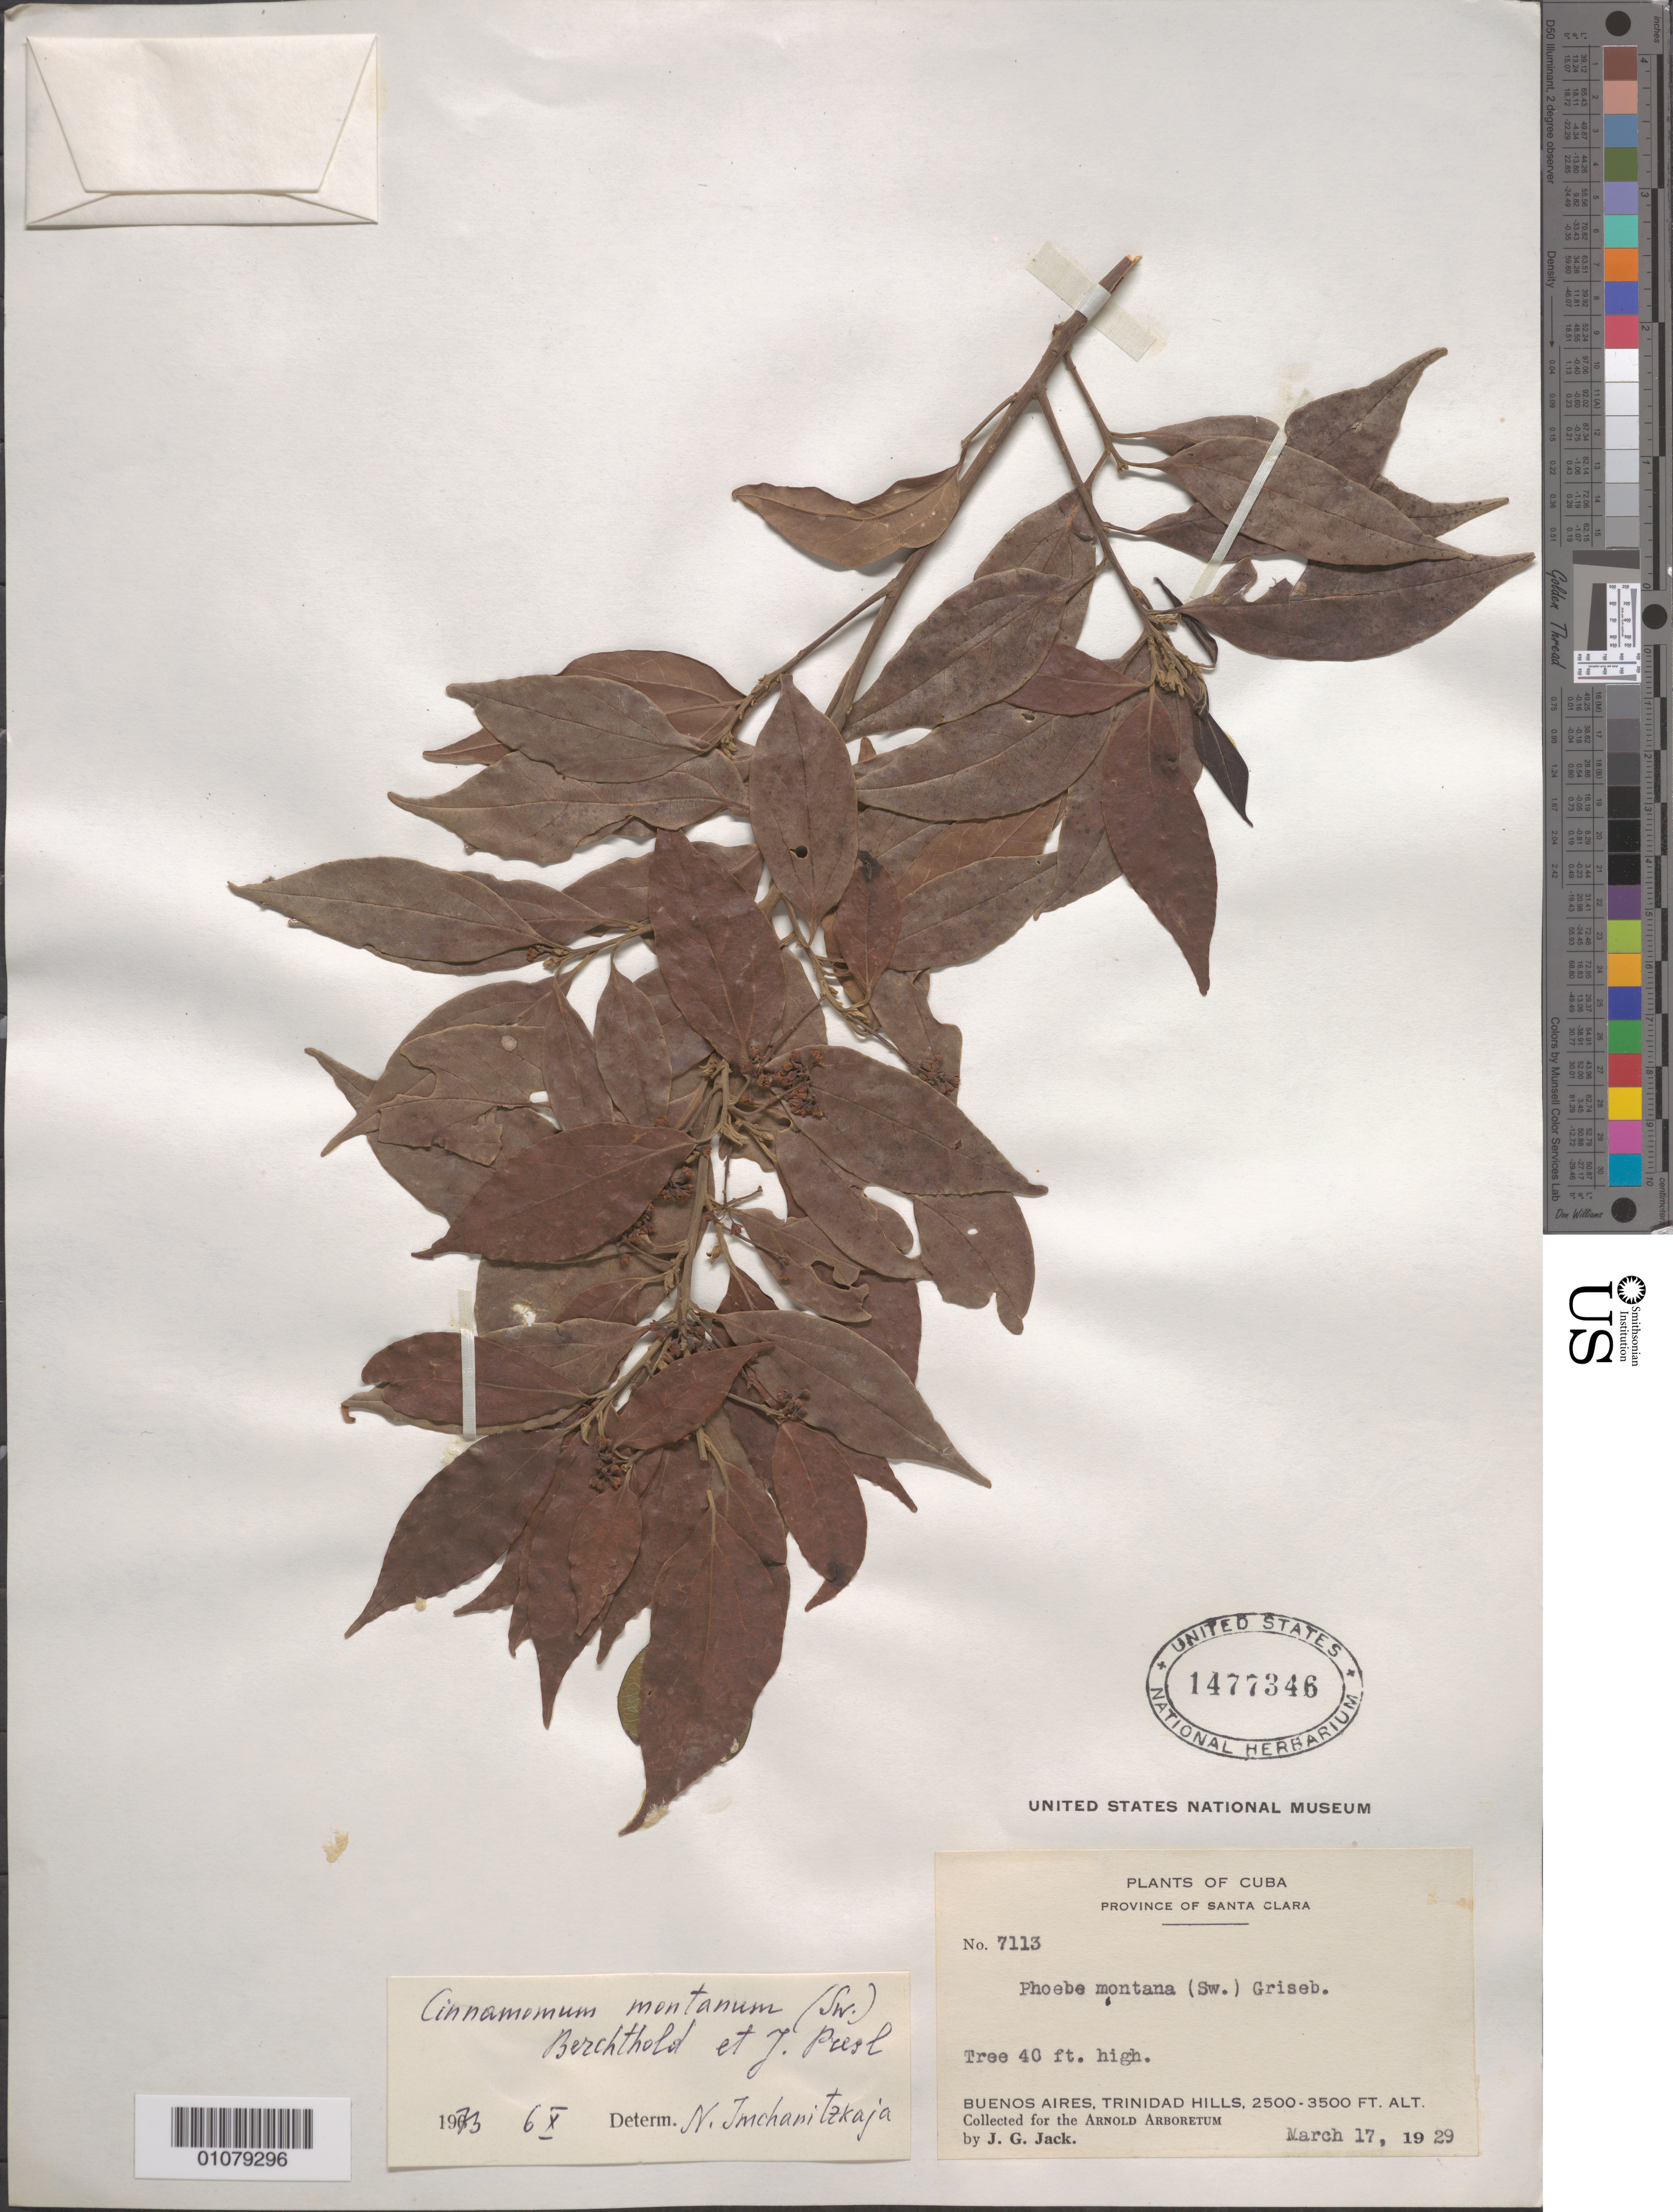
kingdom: Plantae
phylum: Tracheophyta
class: Magnoliopsida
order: Laurales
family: Lauraceae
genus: Cinnamomum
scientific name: Cinnamomum montanum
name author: (Sw.) J. Presl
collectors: J. G. Jack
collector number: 7113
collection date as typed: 17 Mar 1929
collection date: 1929-03-17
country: Cuba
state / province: Sancti Spiritus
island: Cuba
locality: Province of Santa Clara Buenos Aires, Trinidad Hills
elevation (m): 762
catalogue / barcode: US 1477346